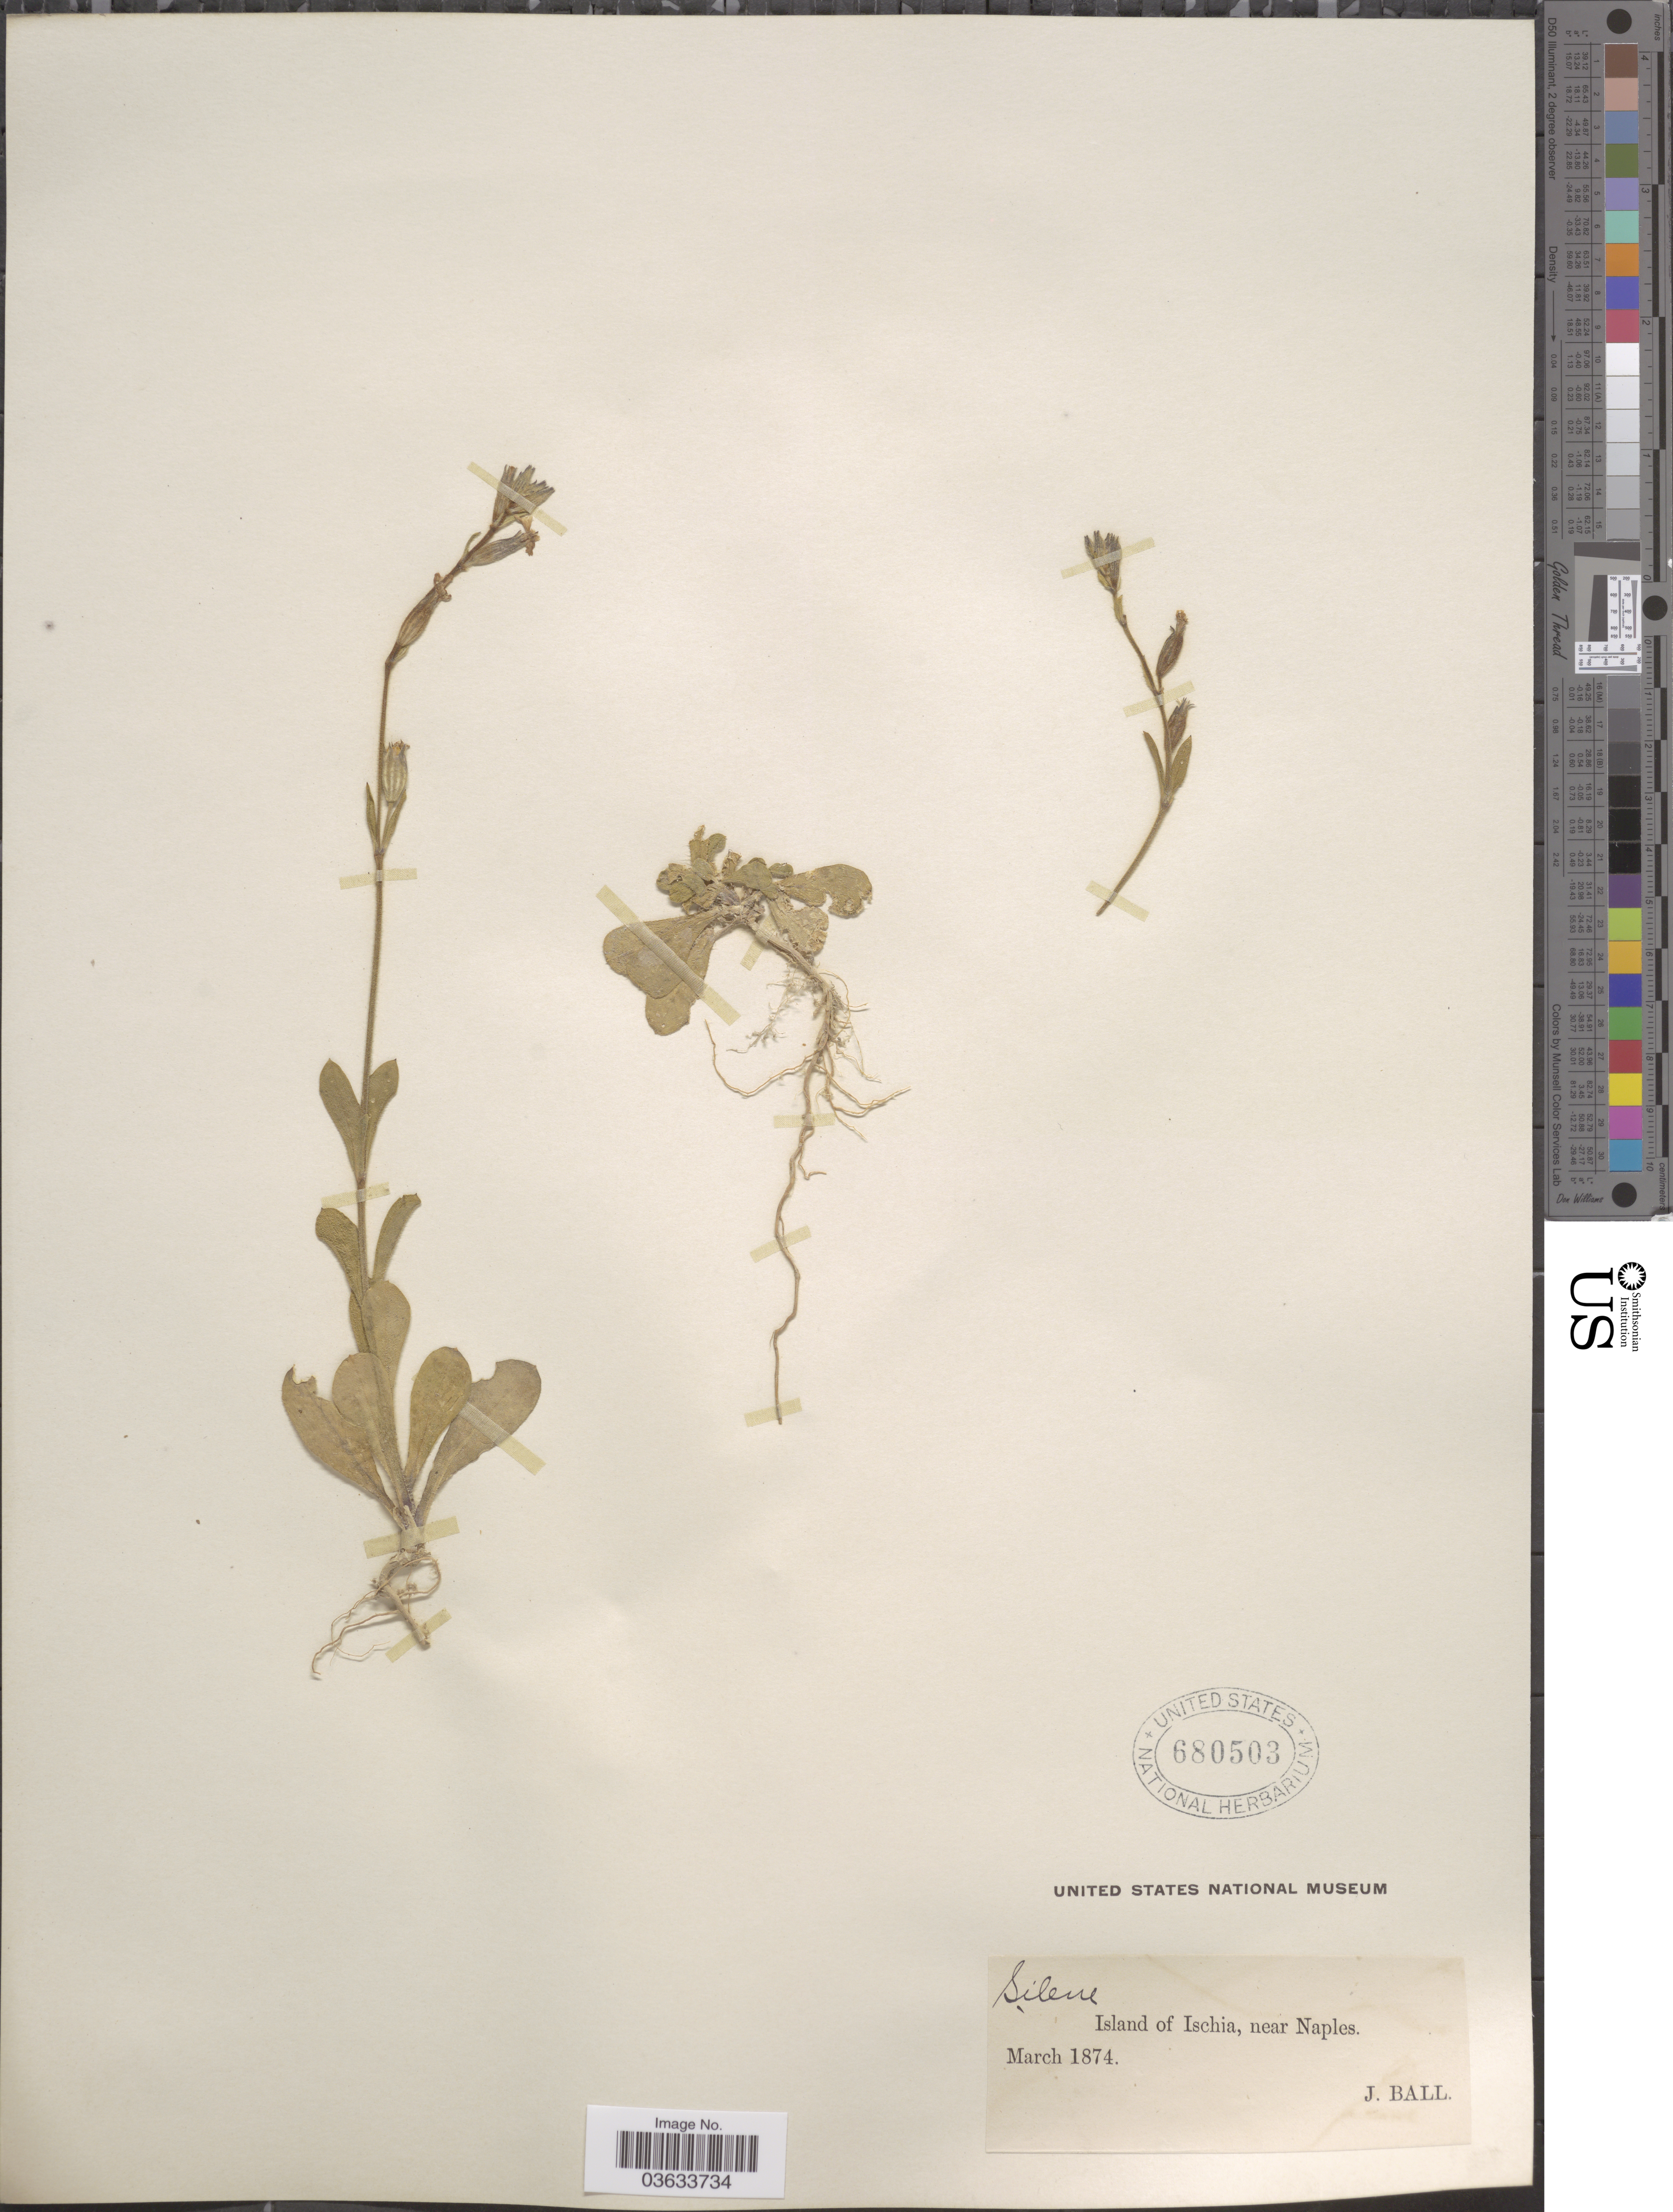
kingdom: Plantae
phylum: Tracheophyta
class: Magnoliopsida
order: Caryophyllales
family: Caryophyllaceae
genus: Silene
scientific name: Silene sp.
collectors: J. Ball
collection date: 1874-03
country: Italy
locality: Island of Ischia, near Naples.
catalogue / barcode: US 680503